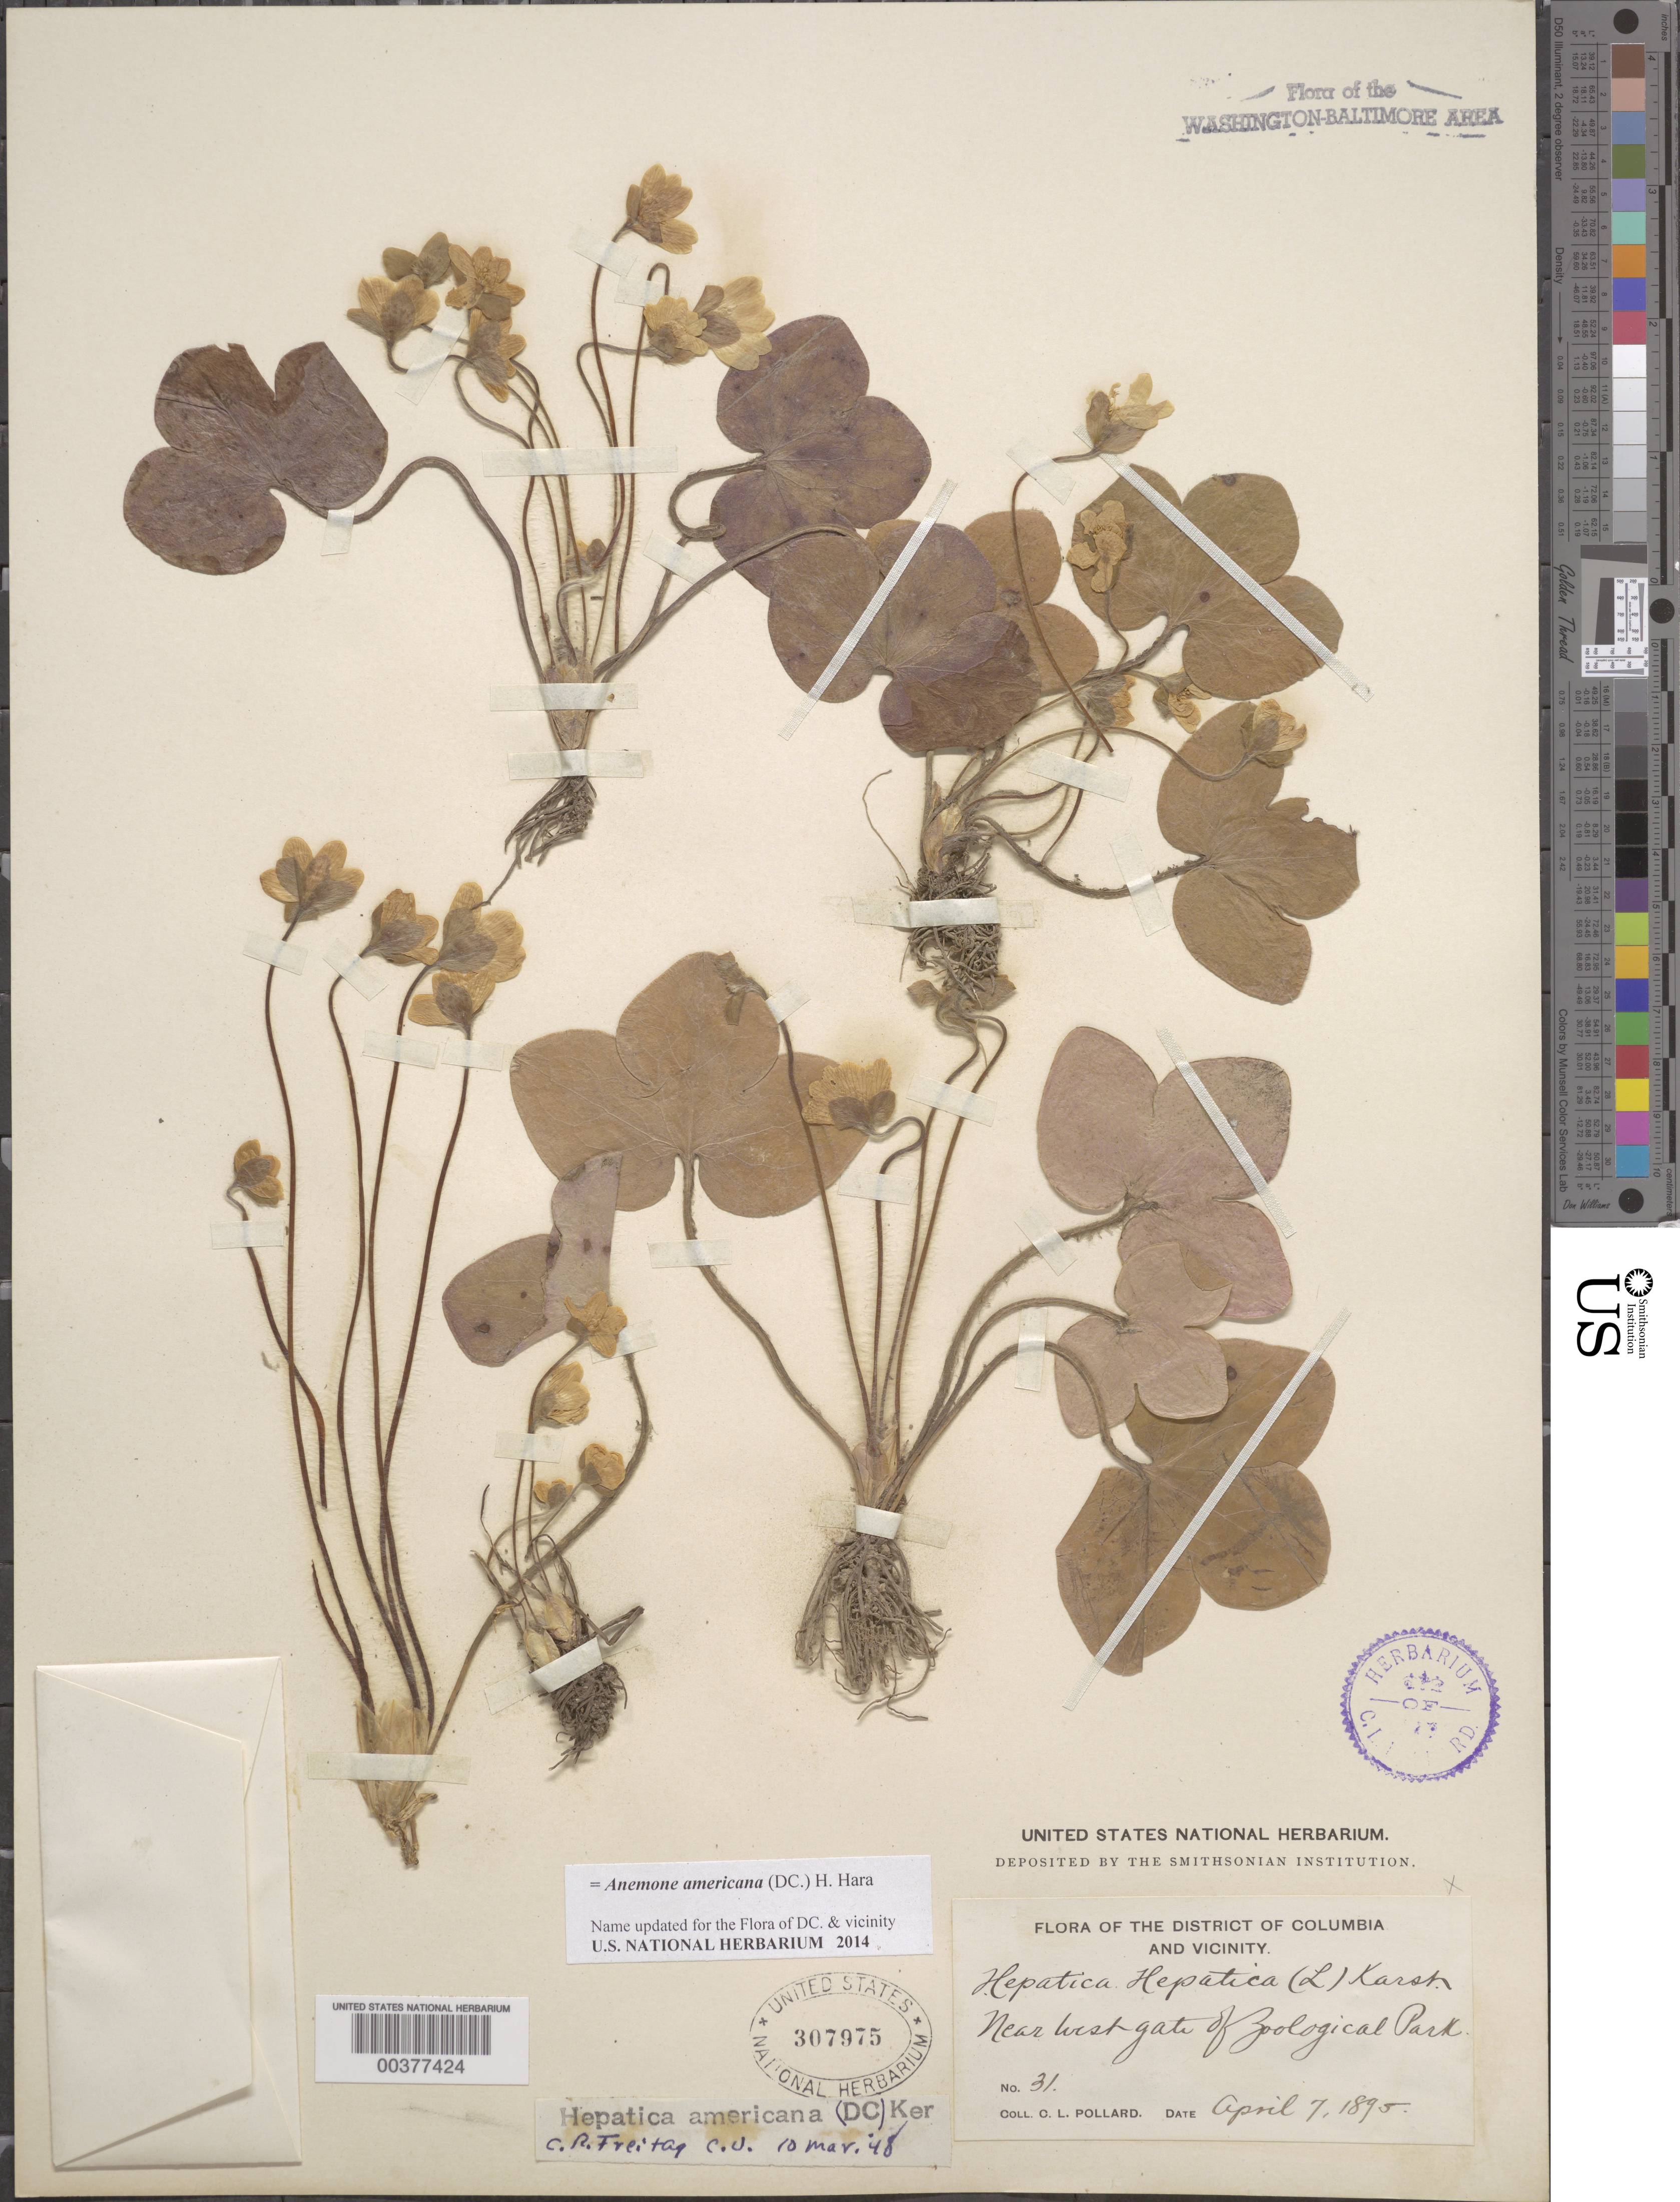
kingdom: Plantae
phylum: Tracheophyta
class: Magnoliopsida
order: Ranunculales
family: Ranunculaceae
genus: Hepatica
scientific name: Hepatica americana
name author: (DC.) Ker Gawl.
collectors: C. L. Pollard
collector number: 31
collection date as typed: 07 Apr 1895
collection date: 1895-04-07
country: United States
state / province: District of Columbia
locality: Near west gate of Zoological Park Rock Creek Park and Vicinity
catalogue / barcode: US 307975